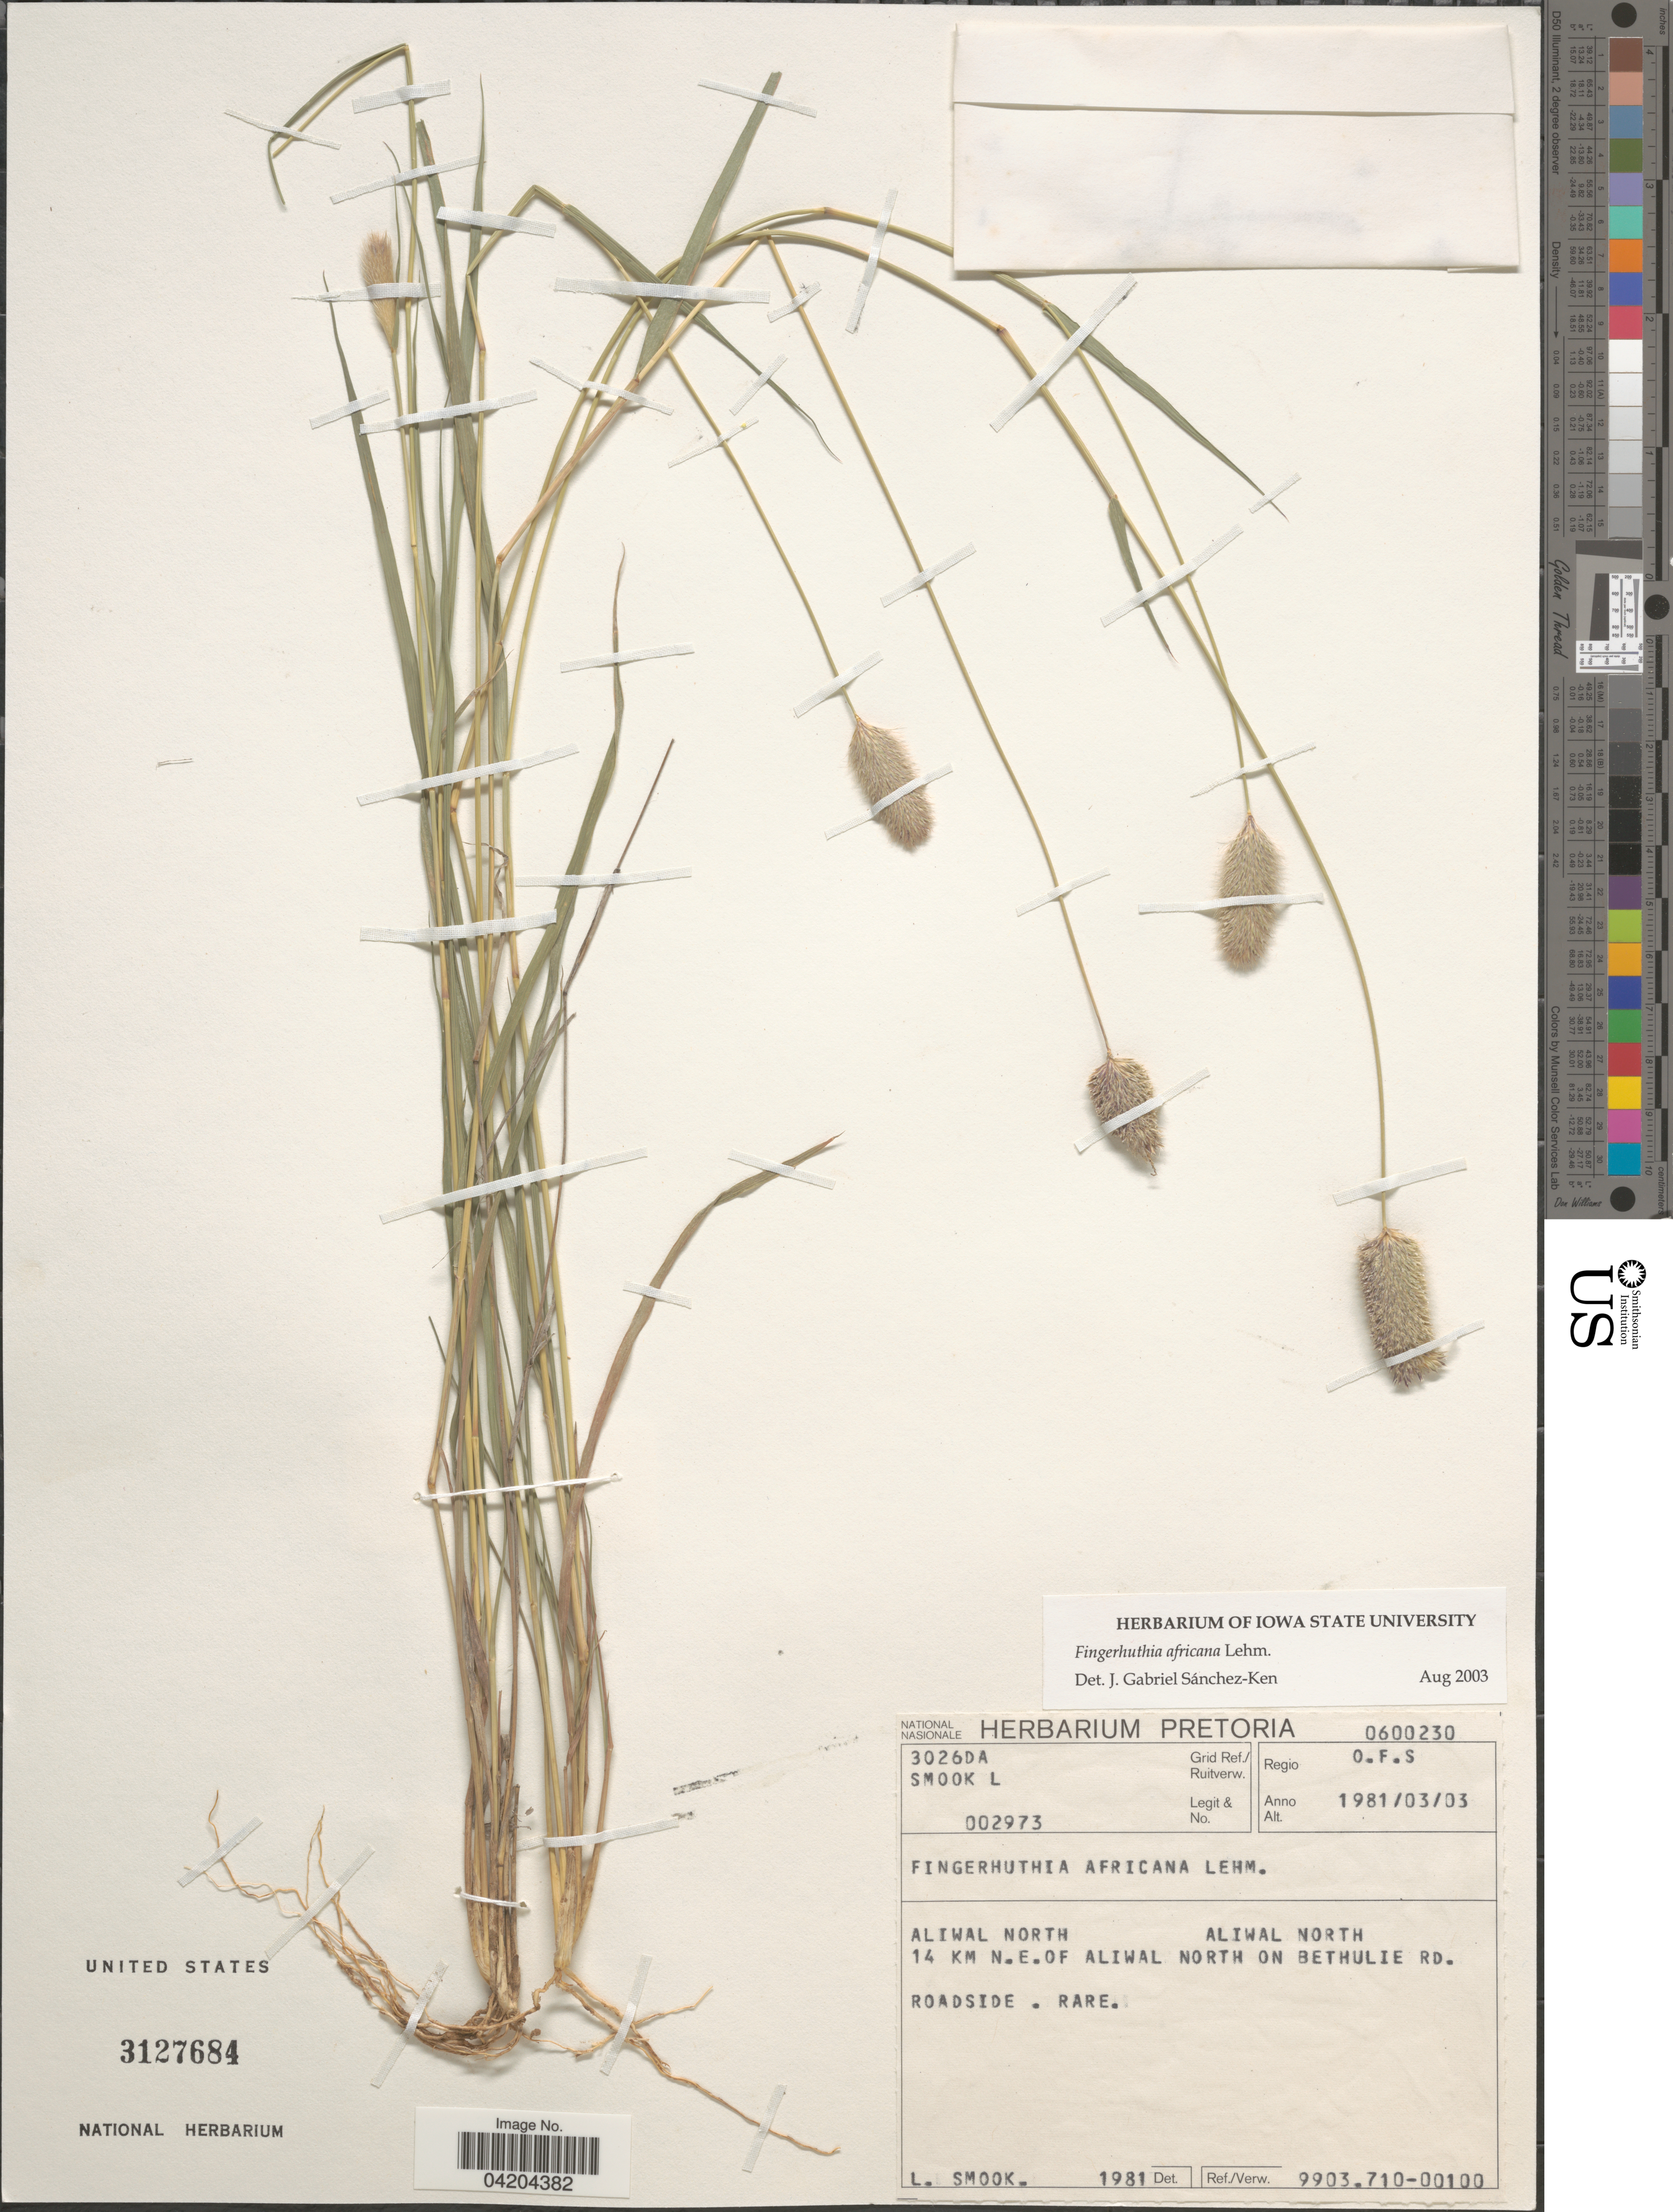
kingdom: Plantae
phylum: Tracheophyta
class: Liliopsida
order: Poales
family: Poaceae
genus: Fingerhuthia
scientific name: Fingerhuthia africana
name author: Nees ex Lehm.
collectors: L. Smook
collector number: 002973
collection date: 1981-03-03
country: South Africa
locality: Grid Ref./Ruitverw. 3026DA. Regio: O.F.S. Aliwal North. Aliwal North. 14 km. N.E. of Aliwal north on Bethulie rd.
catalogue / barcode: US 3127684